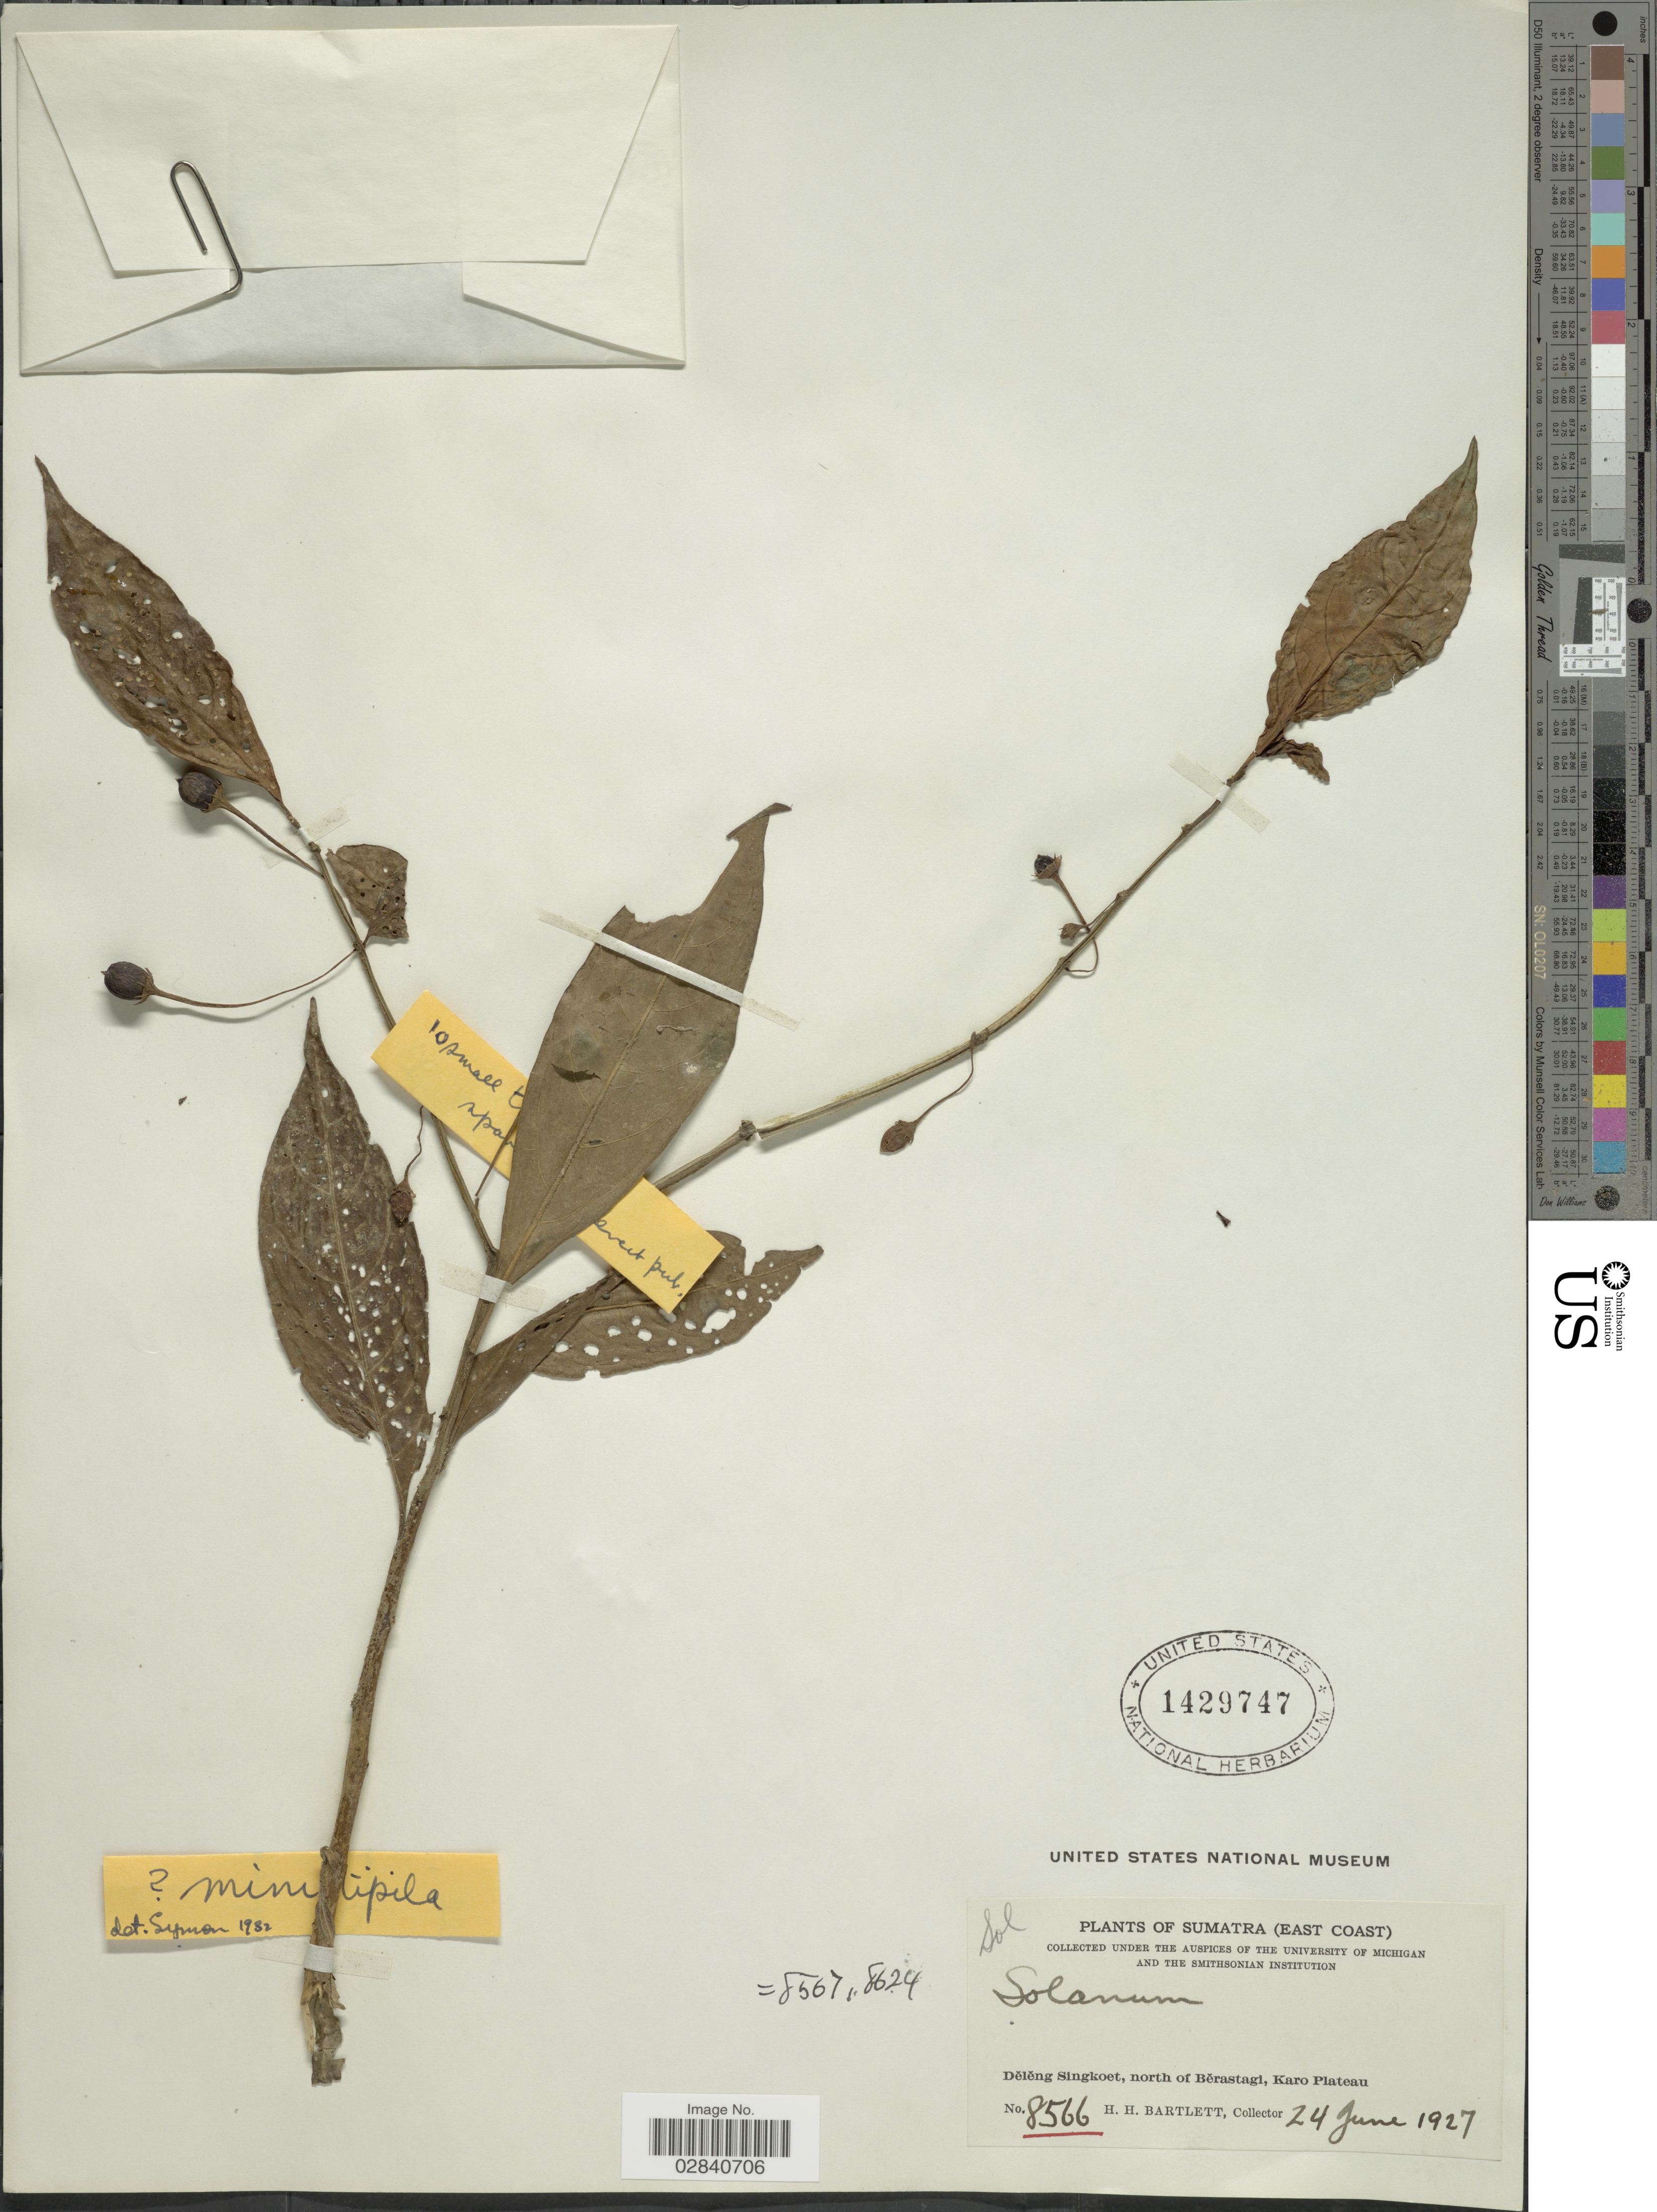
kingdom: Plantae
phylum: Tracheophyta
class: Magnoliopsida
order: Solanales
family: Solanaceae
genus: Lycianthes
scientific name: Lycianthes minutipila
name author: Bitter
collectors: H. H. Bartlett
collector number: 8566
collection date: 1927-06-24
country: Indonesia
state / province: Sumatra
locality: (East Coast). Deleng Singkoet, north of Berastagi, Karo Plateau.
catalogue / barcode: US 1429747